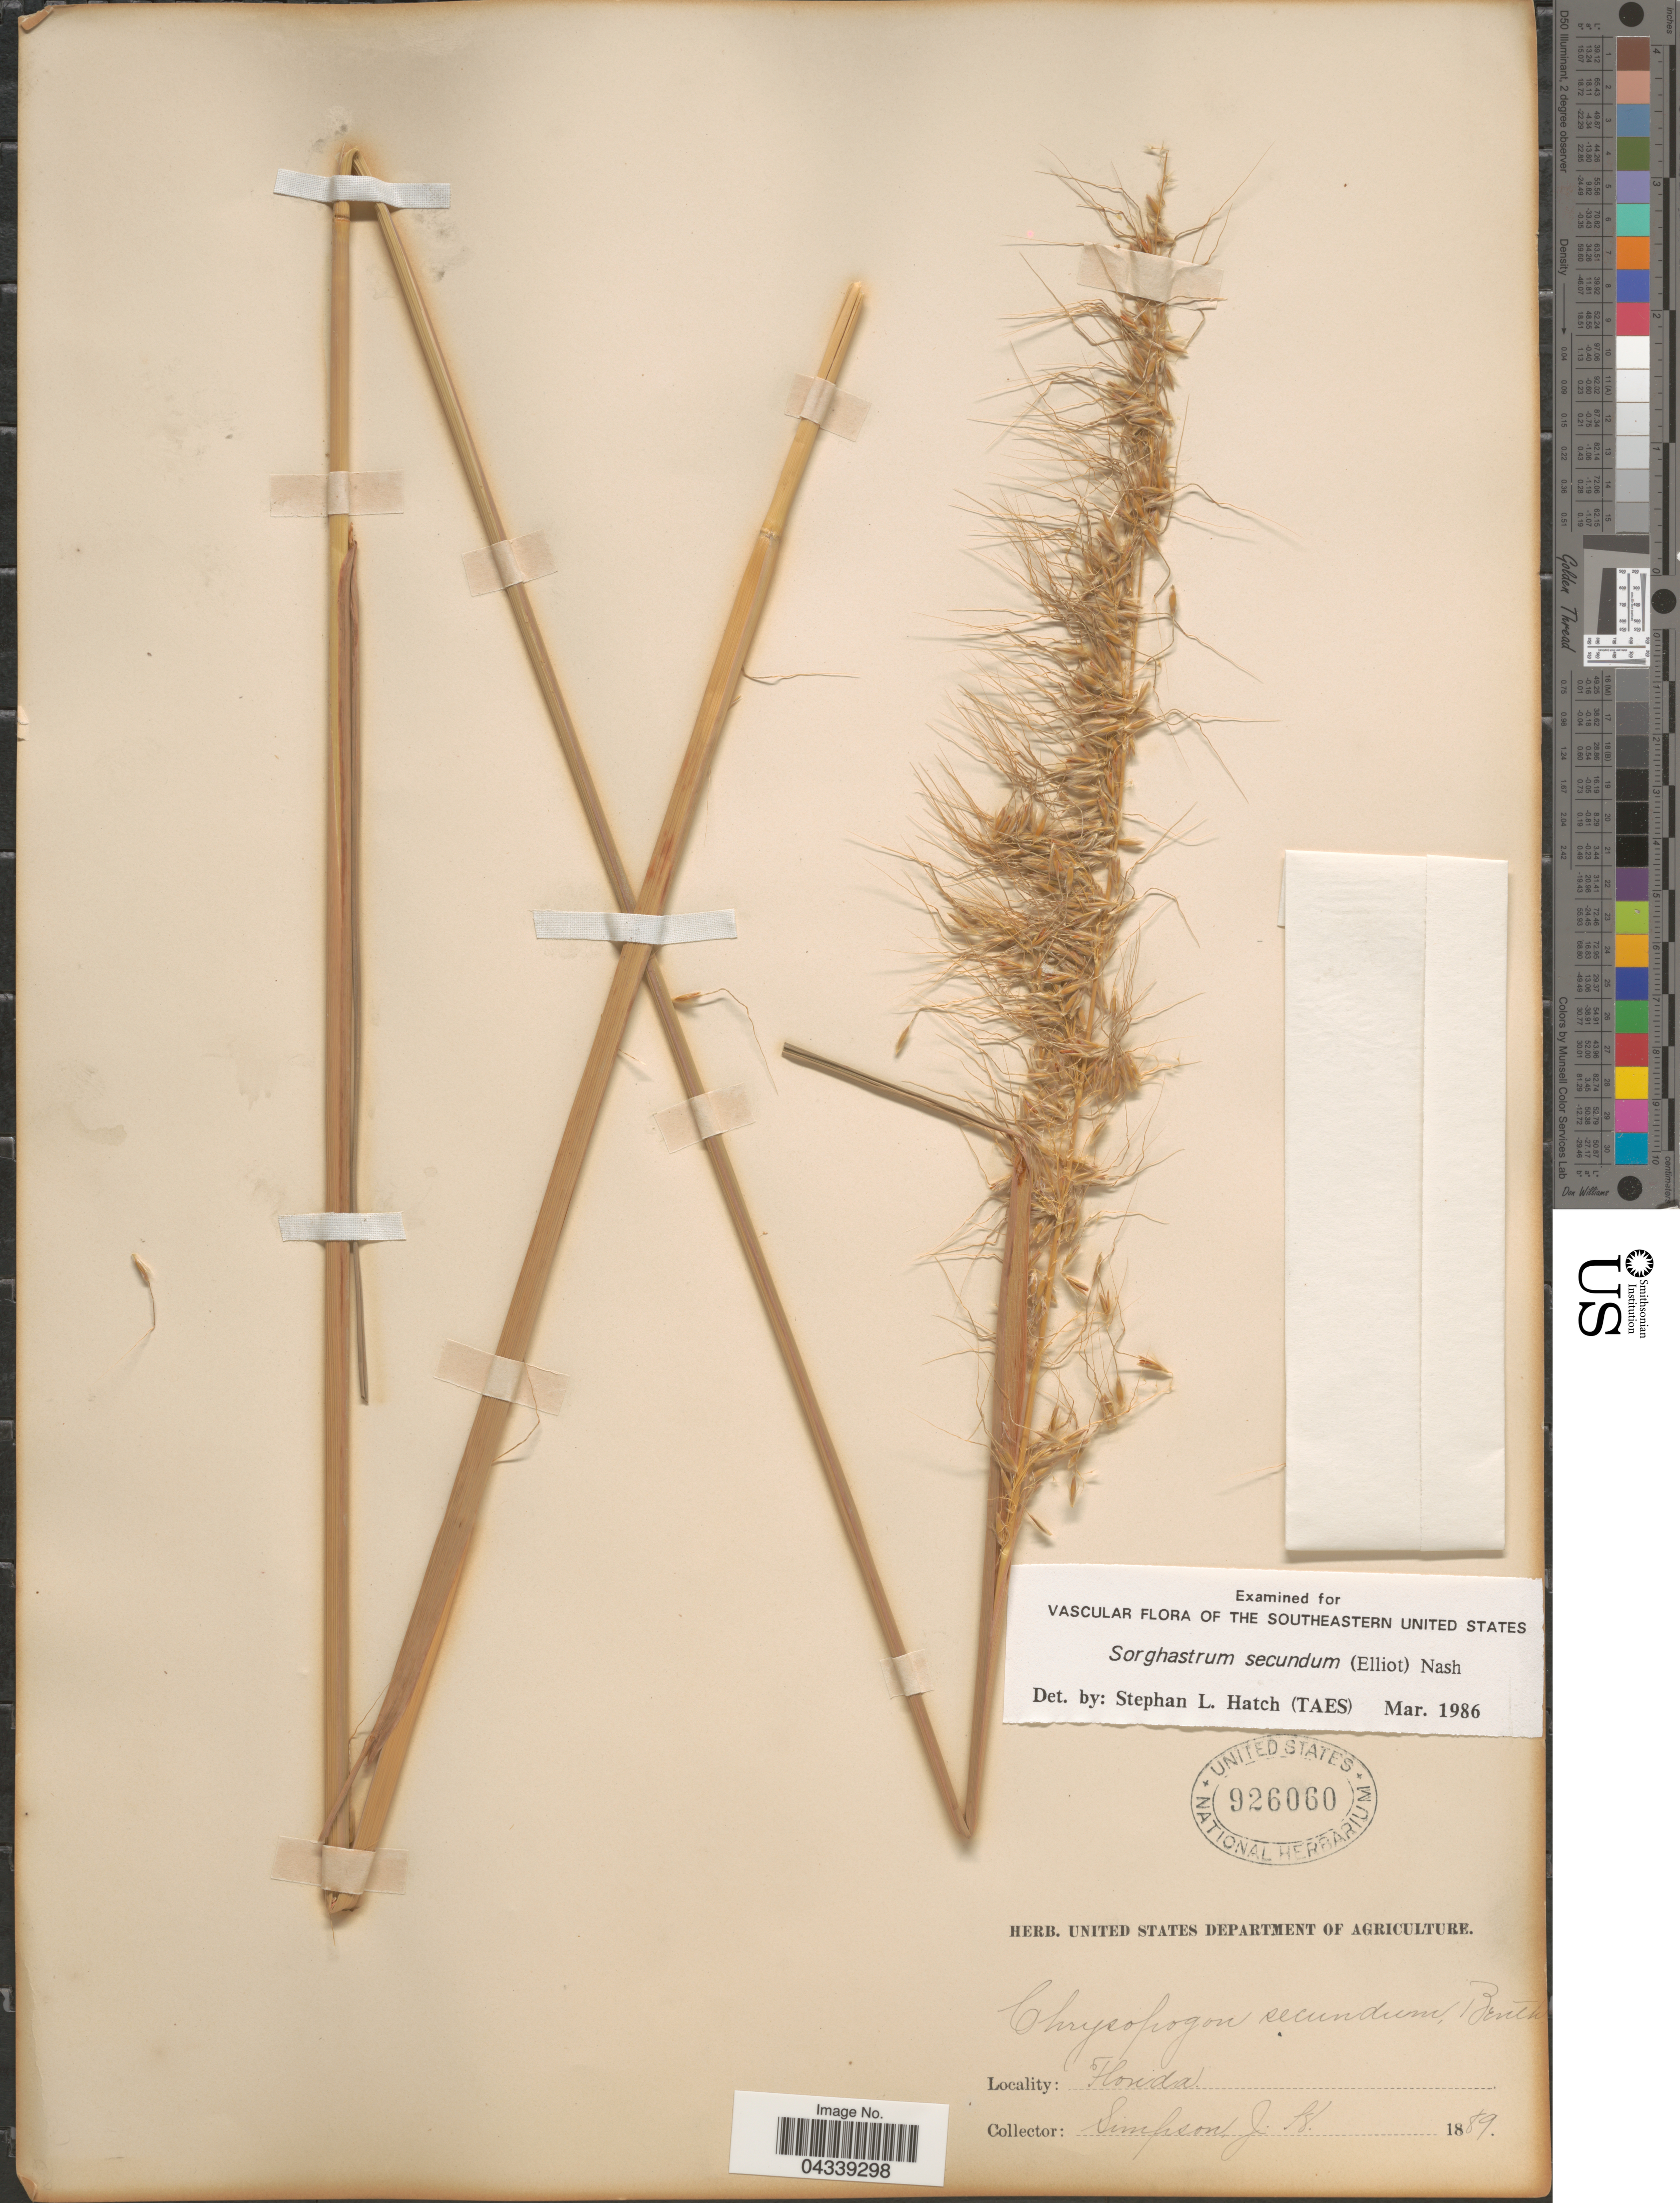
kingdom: Plantae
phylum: Tracheophyta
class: Liliopsida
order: Poales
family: Poaceae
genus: Sorghastrum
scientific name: Sorghastrum secundum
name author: (Elliott) Nash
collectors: J. H. Simpson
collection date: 1889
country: United States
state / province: Florida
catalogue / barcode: US 926060